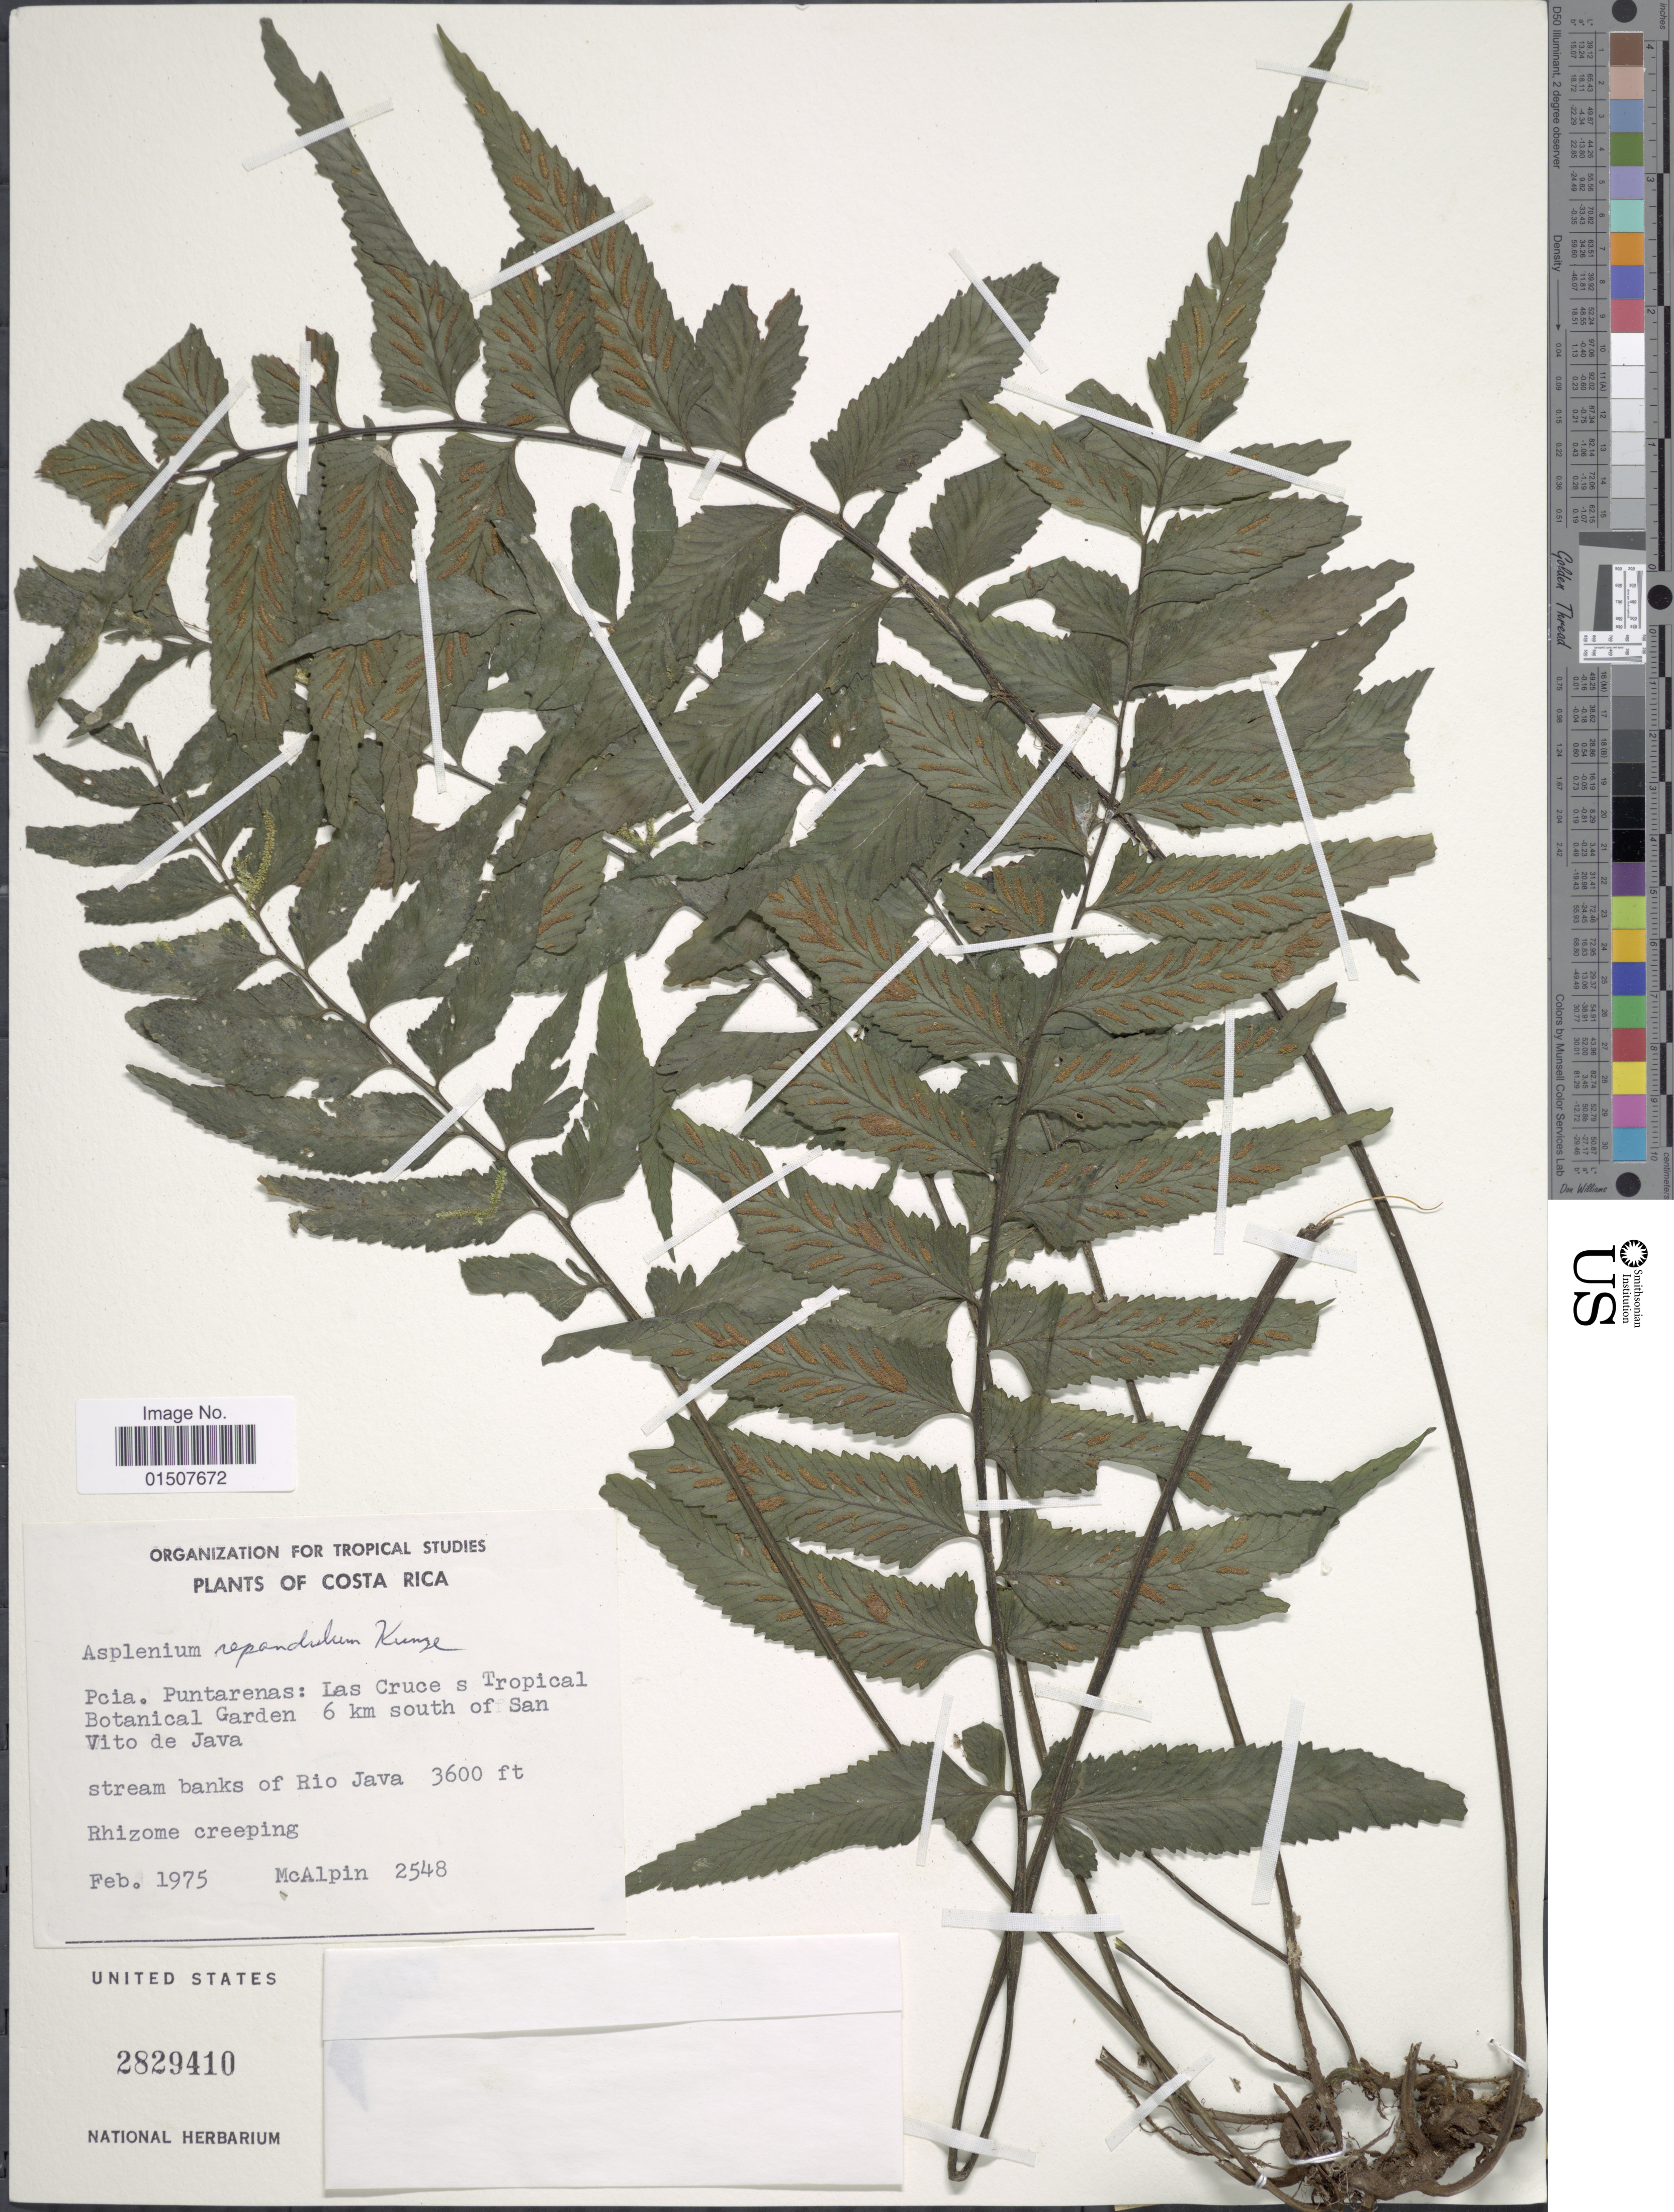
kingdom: Plantae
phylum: Tracheophyta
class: Polypodiopsida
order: Polypodiales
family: Aspleniaceae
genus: Asplenium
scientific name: Asplenium riparium Brack., nom. illeg.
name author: Brack. in Wilkes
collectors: -- McAlpin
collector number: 2548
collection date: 1975-02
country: Costa Rica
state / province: Puntarenas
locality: Pcia. Puntarenas: Las Cruce s Tropical Botanical Garden 6 km south of San Vito de Java.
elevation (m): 1097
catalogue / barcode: US 2829410